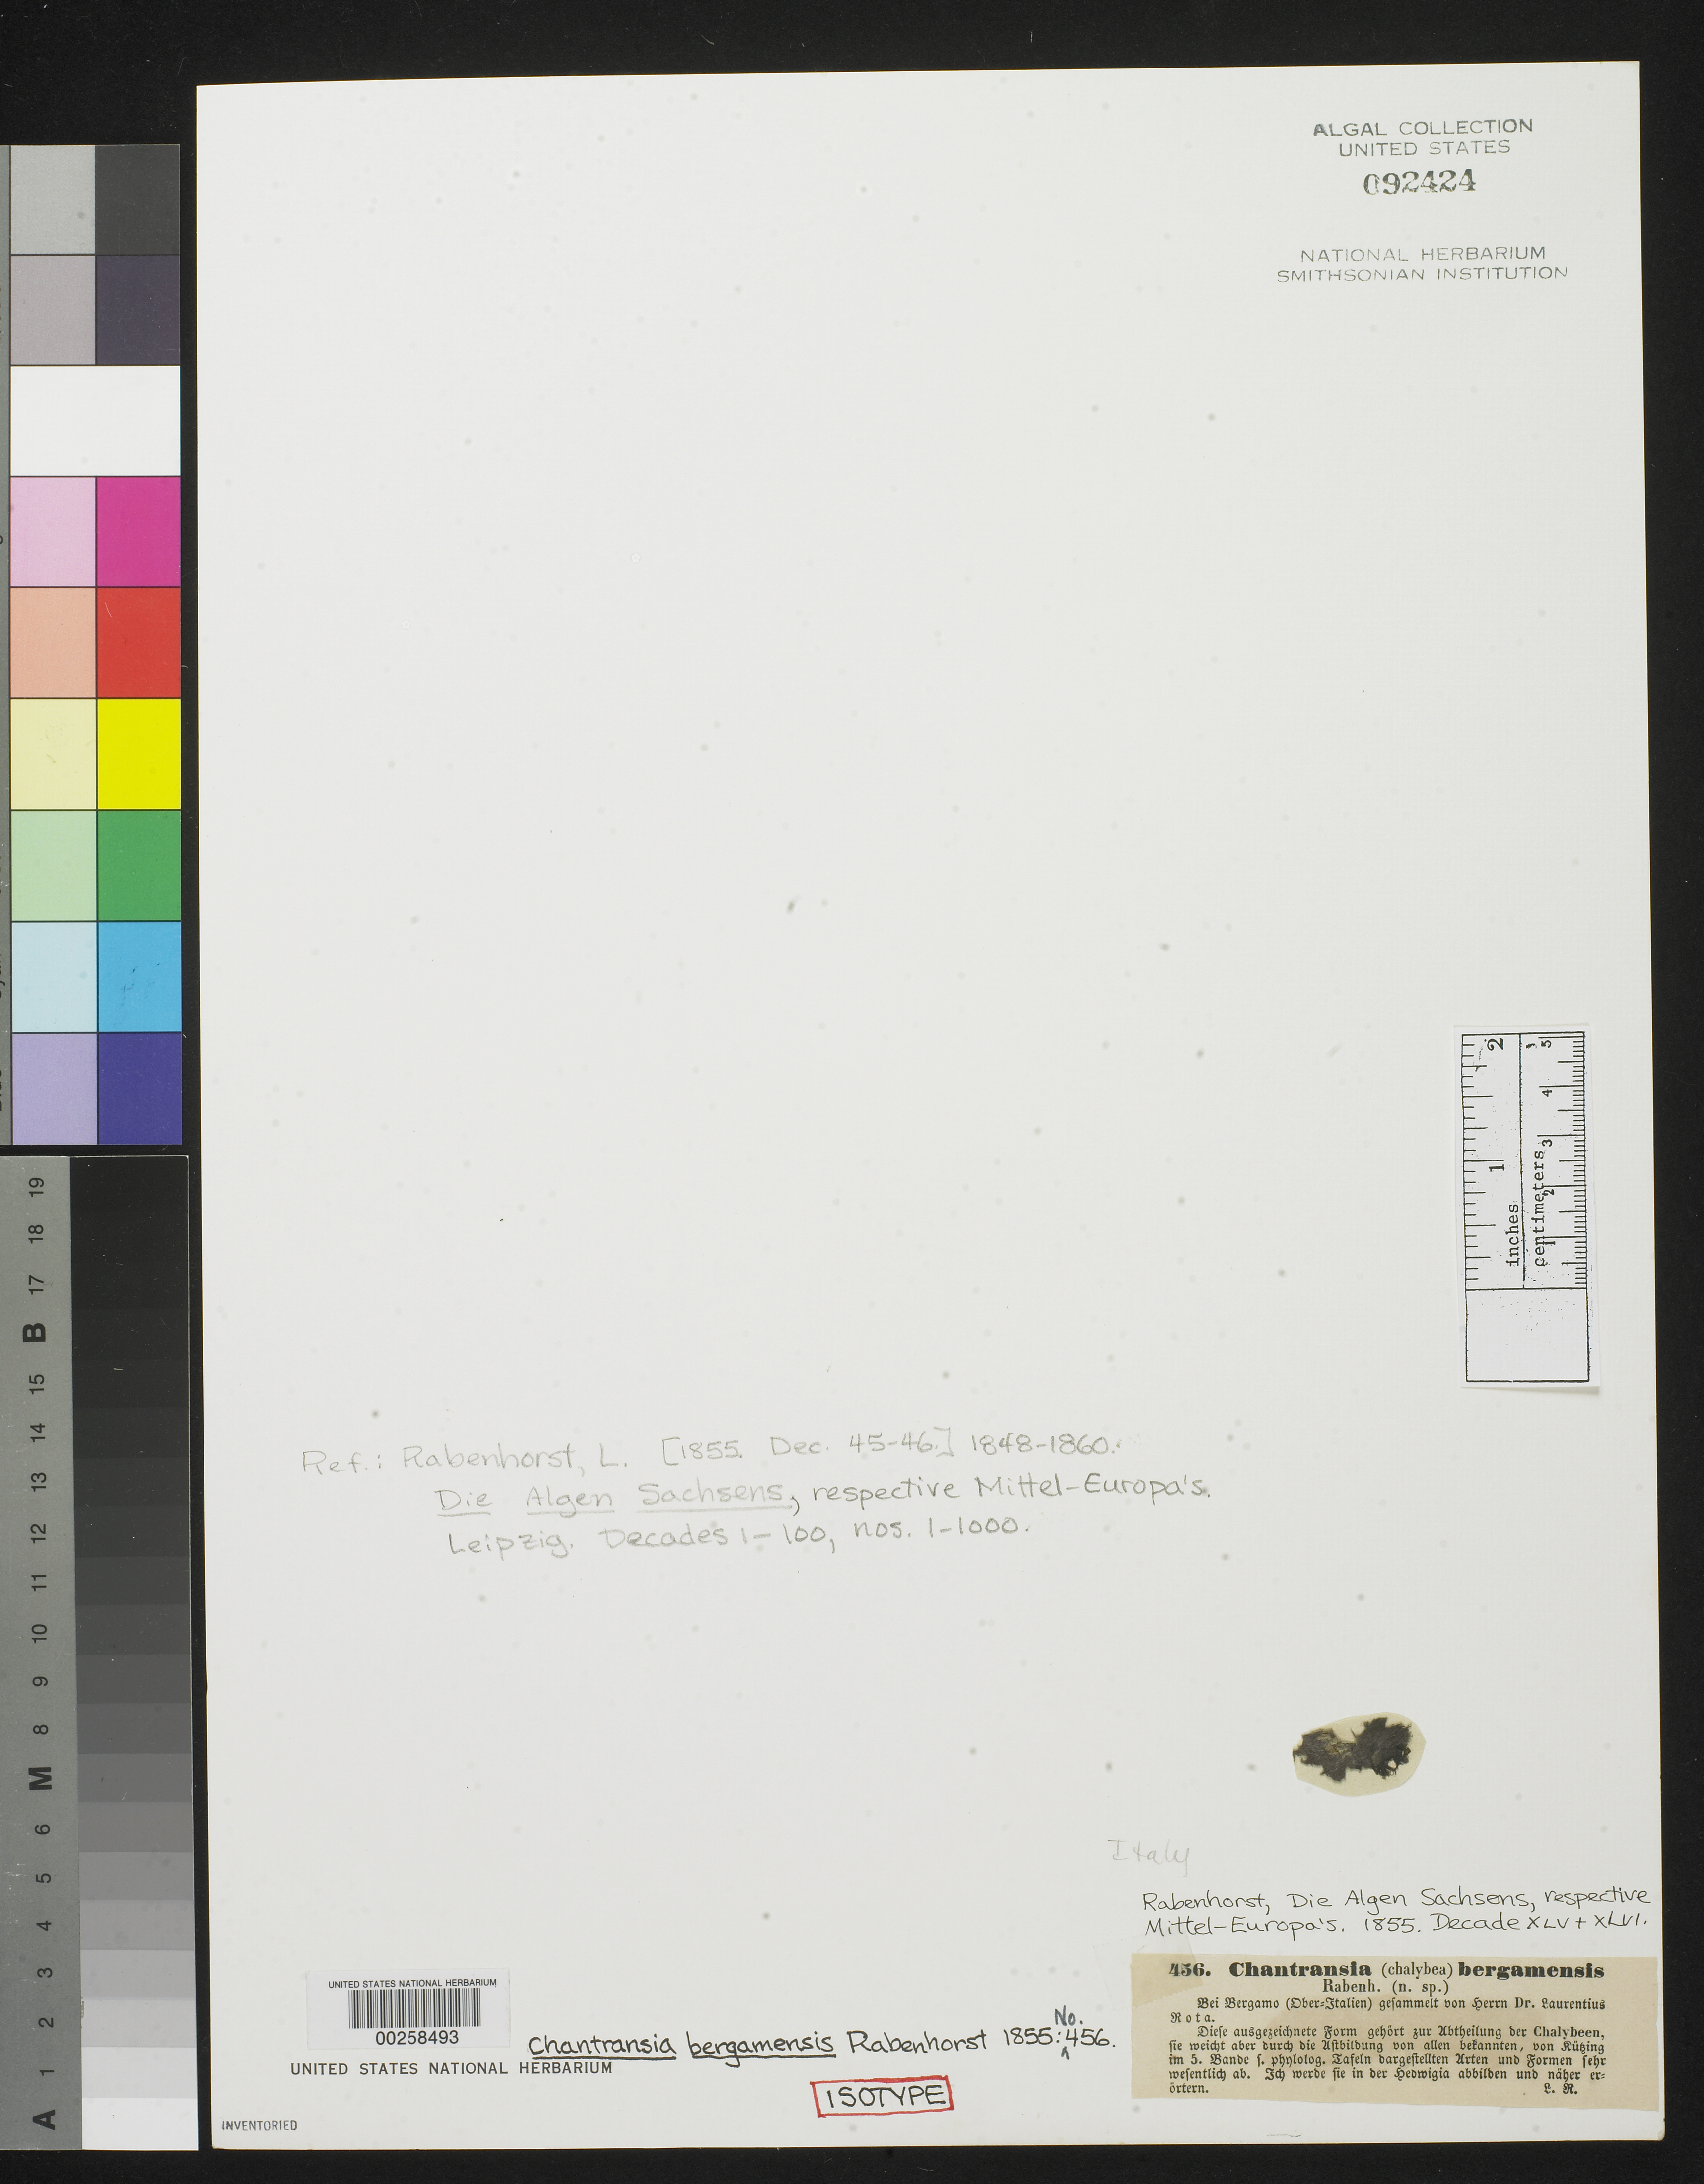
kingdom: Plantae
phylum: Rhodophyta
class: Florideophyceae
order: Batrachospermales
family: Lemaneaceae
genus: Chantransia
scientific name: Chantransia bergamensis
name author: Rabenh.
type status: Isotype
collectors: L. Rota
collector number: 456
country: Italy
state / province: Lombardy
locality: Bergamo.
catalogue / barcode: US 92424